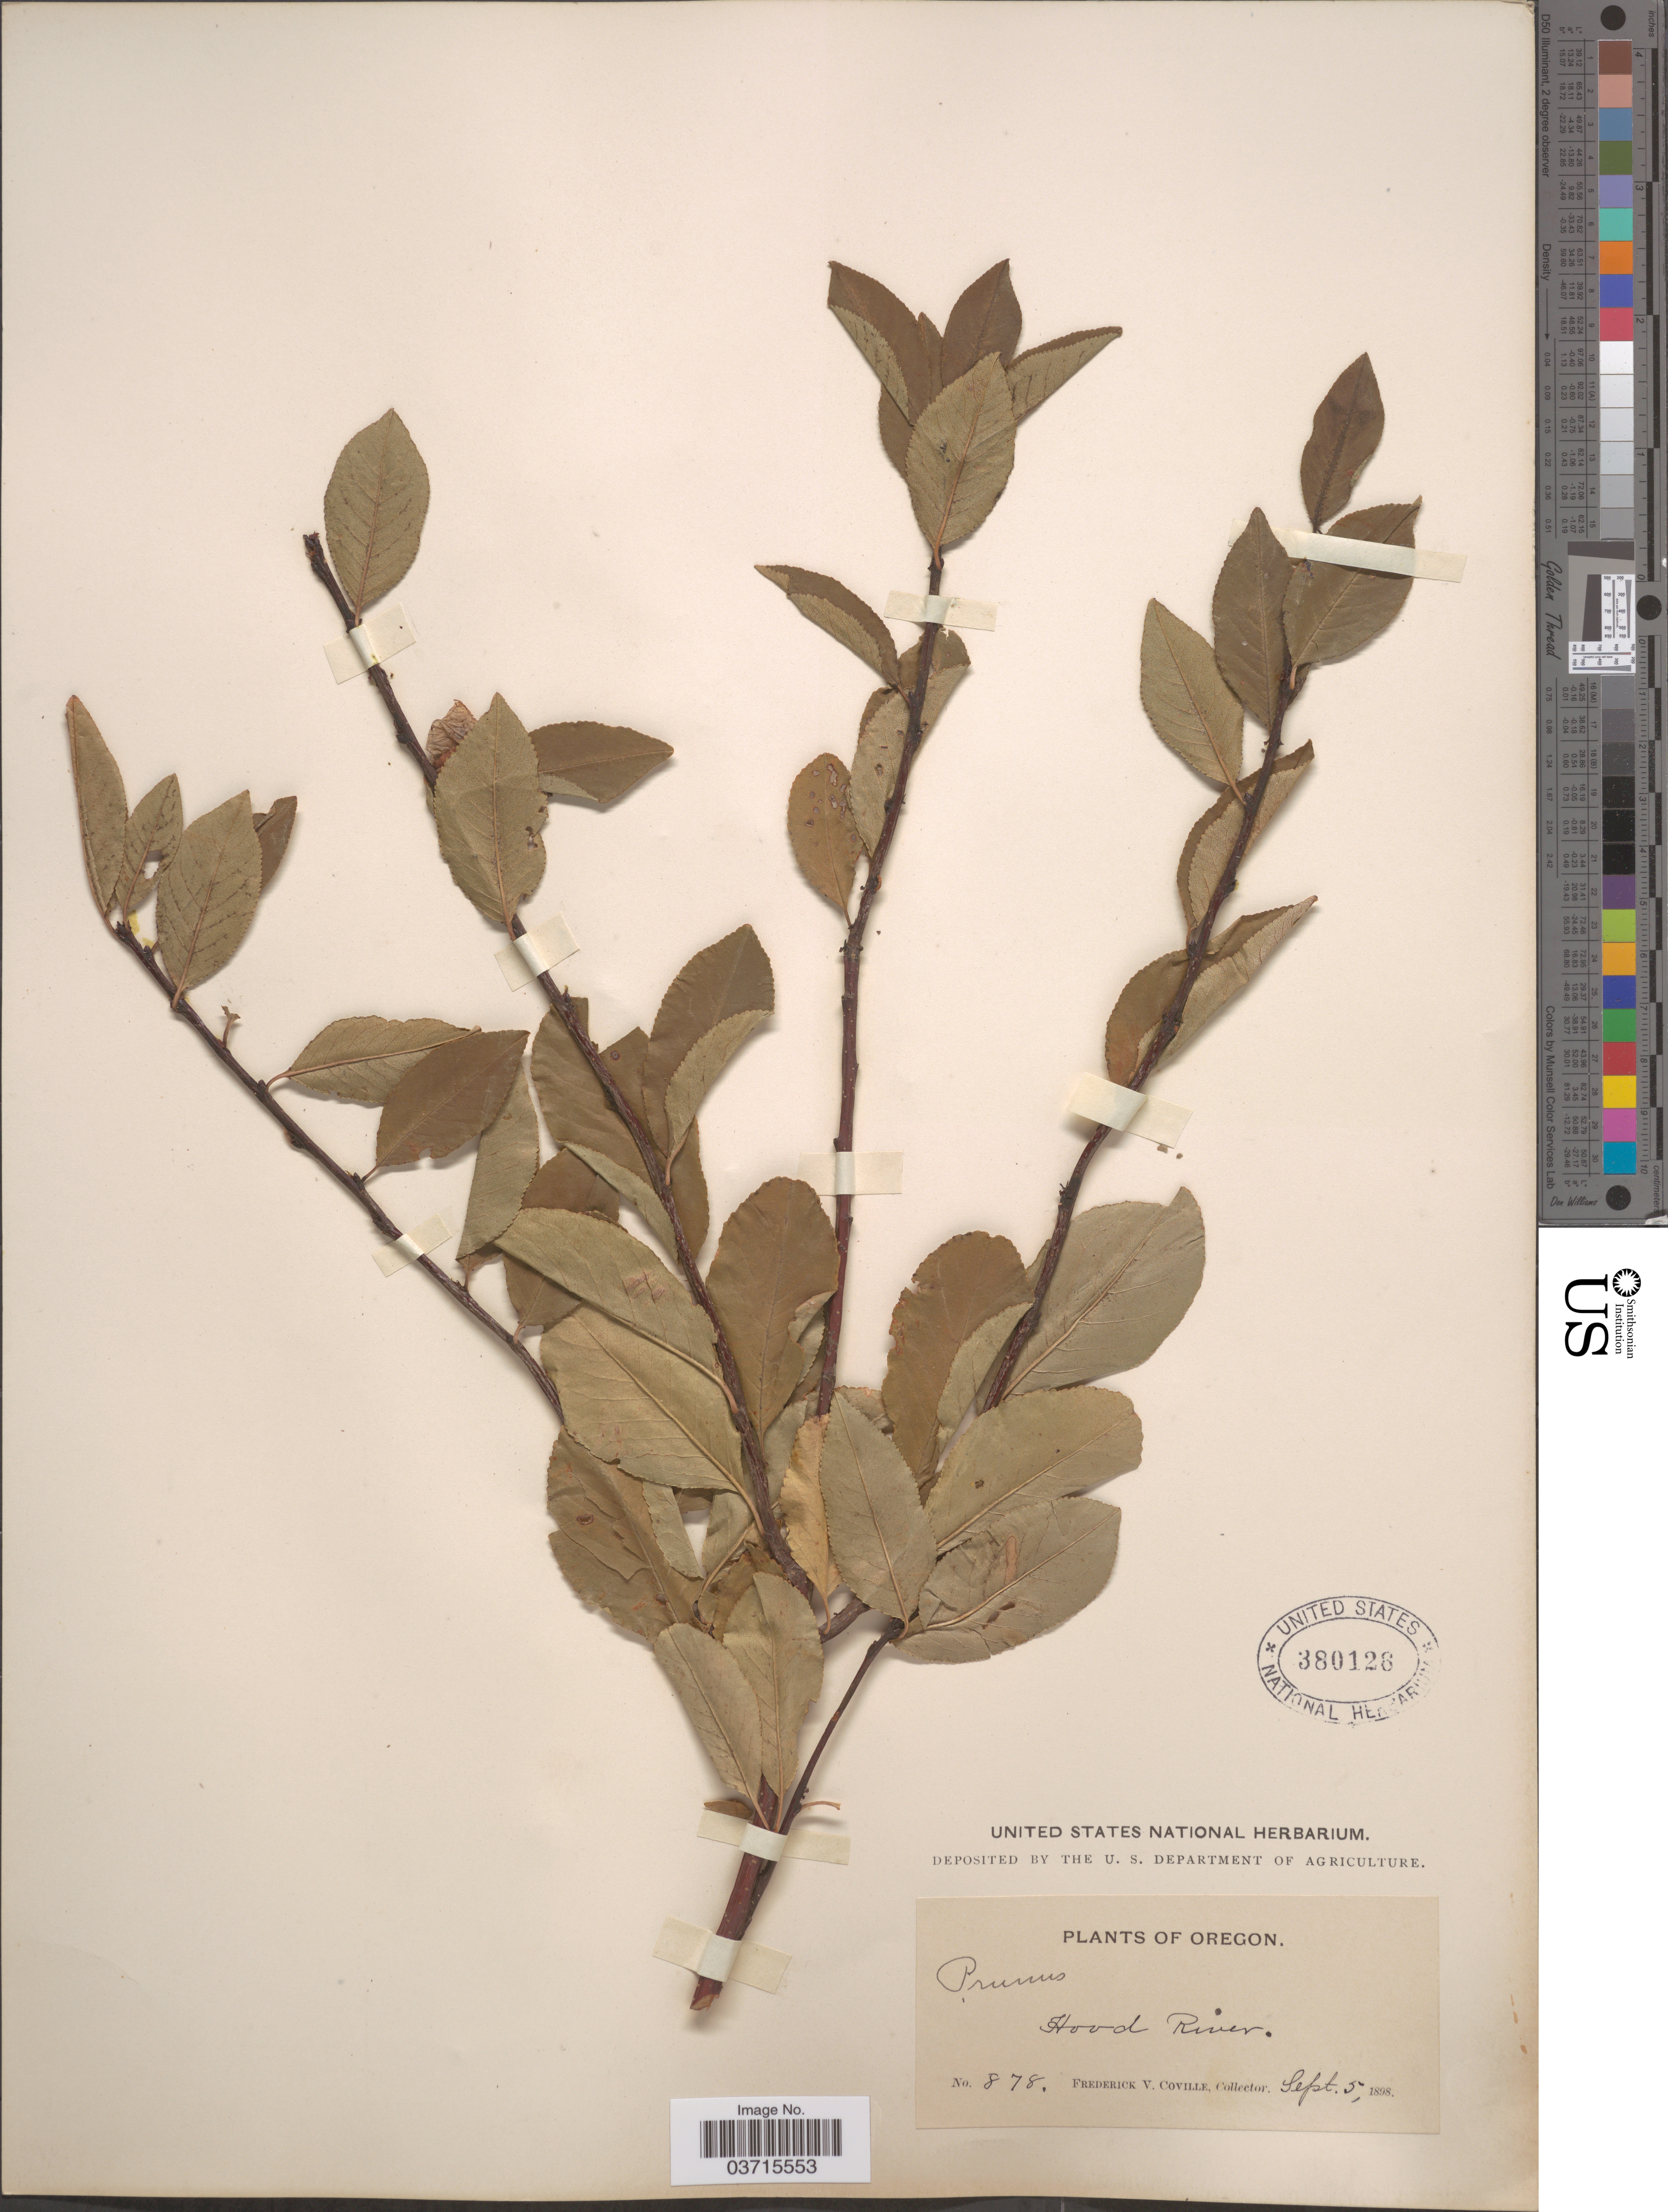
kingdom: Plantae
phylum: Tracheophyta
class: Magnoliopsida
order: Rosales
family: Rosaceae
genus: Prunus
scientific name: Prunus emarginata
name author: (Douglas ex Hook.) Eaton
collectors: F. V. Coville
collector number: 878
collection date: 1898-09-05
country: United States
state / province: Oregon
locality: Hood River.